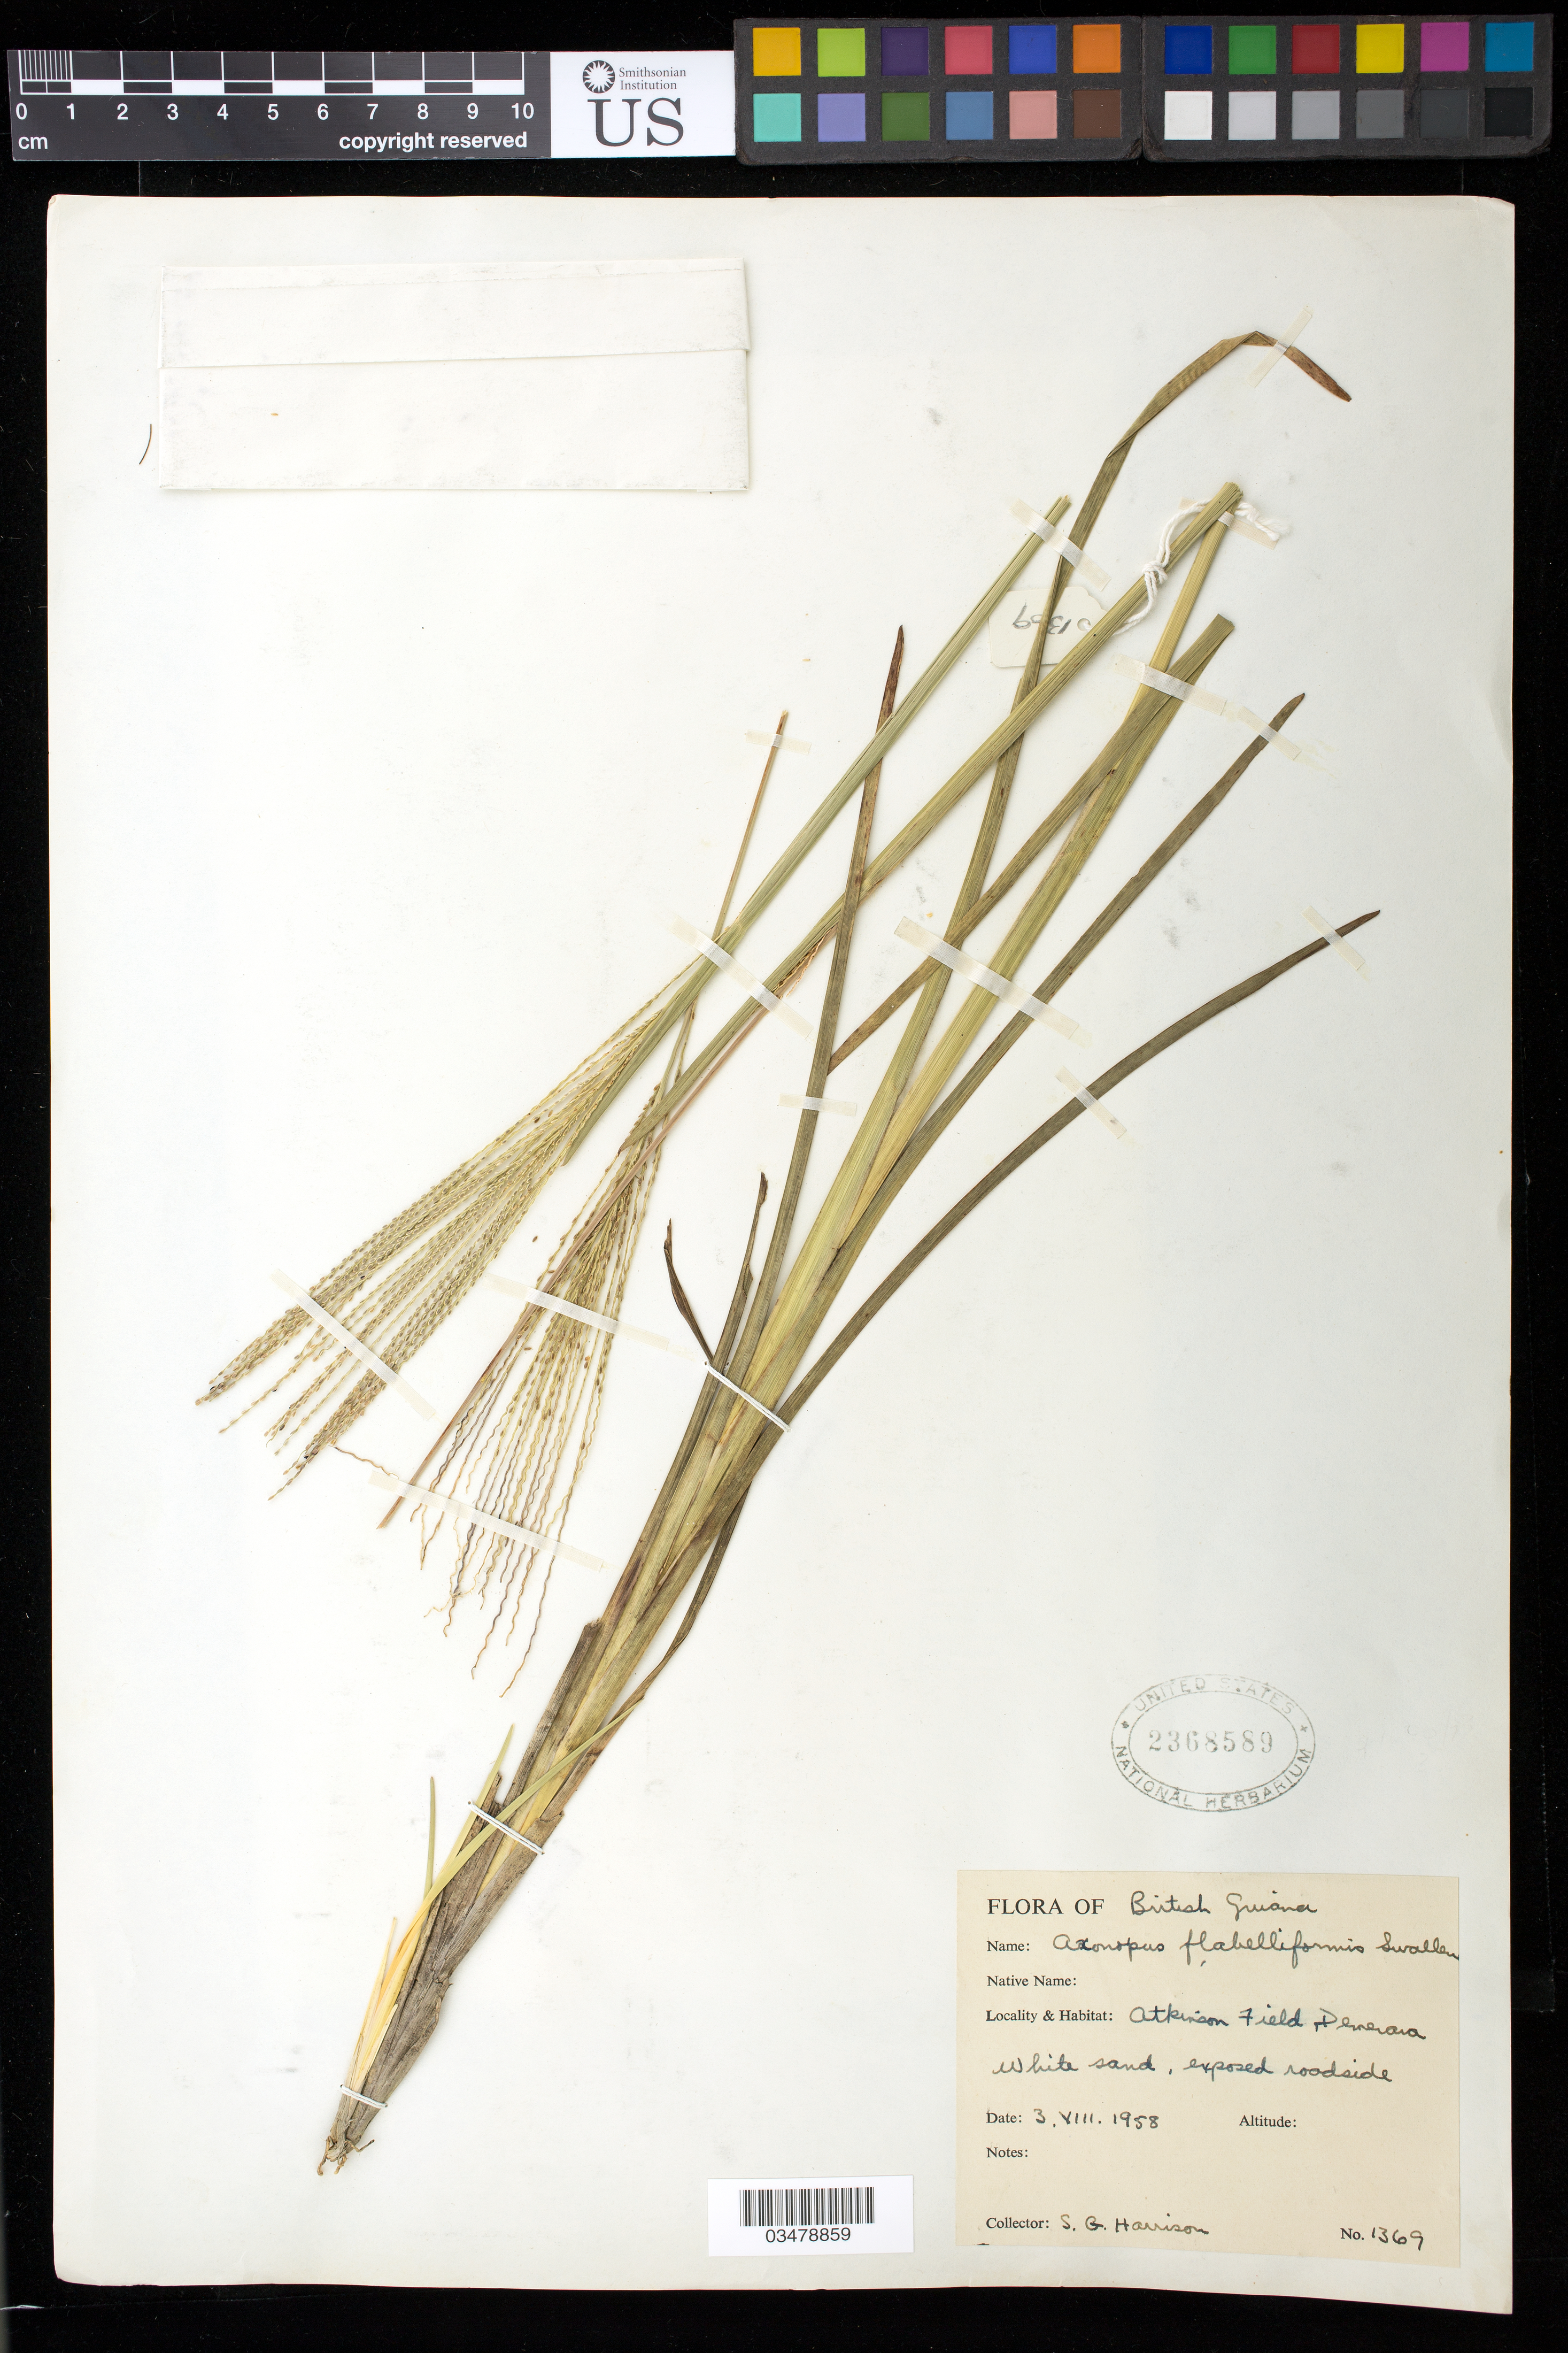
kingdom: Plantae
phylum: Tracheophyta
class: Liliopsida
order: Poales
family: Poaceae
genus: Axonopus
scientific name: Axonopus flabelliformis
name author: Swallen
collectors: S. G. Harrison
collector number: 1369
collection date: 1958-08-03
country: Guyana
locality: Atkinson Field, Demerara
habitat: White sand, exposed roadside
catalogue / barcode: US 2368589